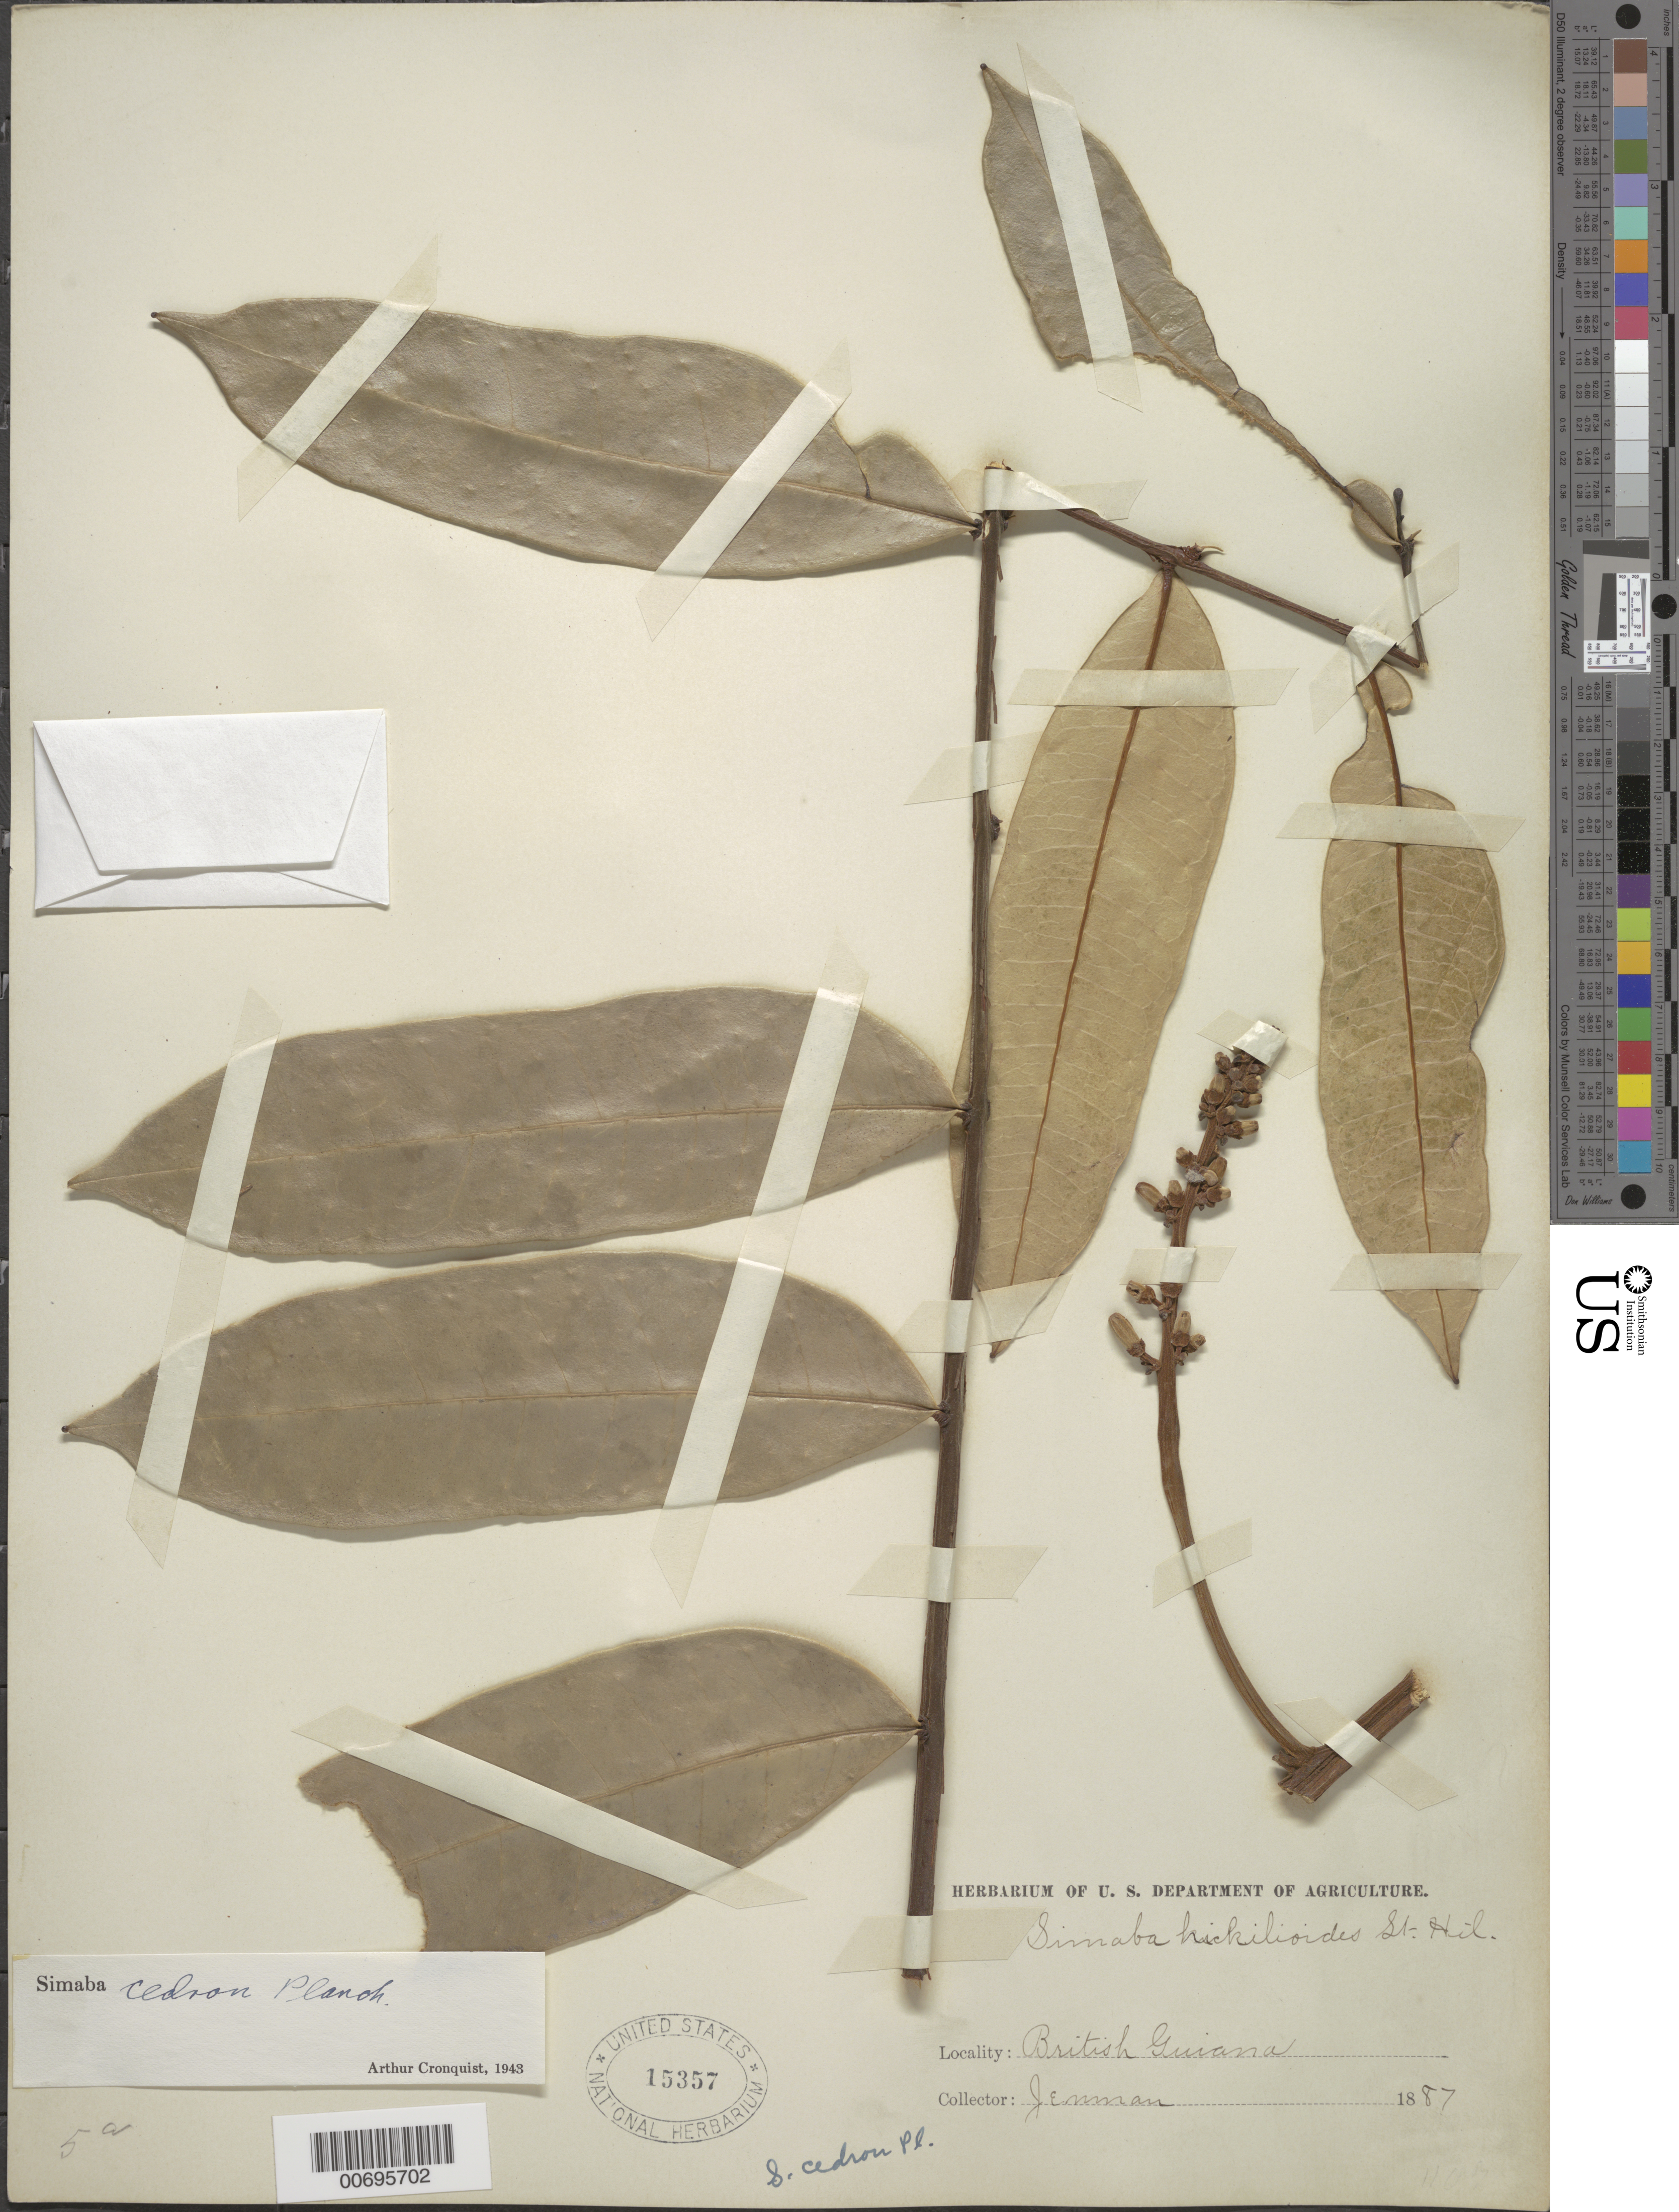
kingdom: Plantae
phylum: Tracheophyta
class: Magnoliopsida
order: Sapindales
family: Simaroubaceae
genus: Homalolepis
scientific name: Homalolepis cedron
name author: (Planch.) Devecchi & Pirani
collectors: G. S. Jenman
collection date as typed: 1887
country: Guyana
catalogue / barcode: US 15357